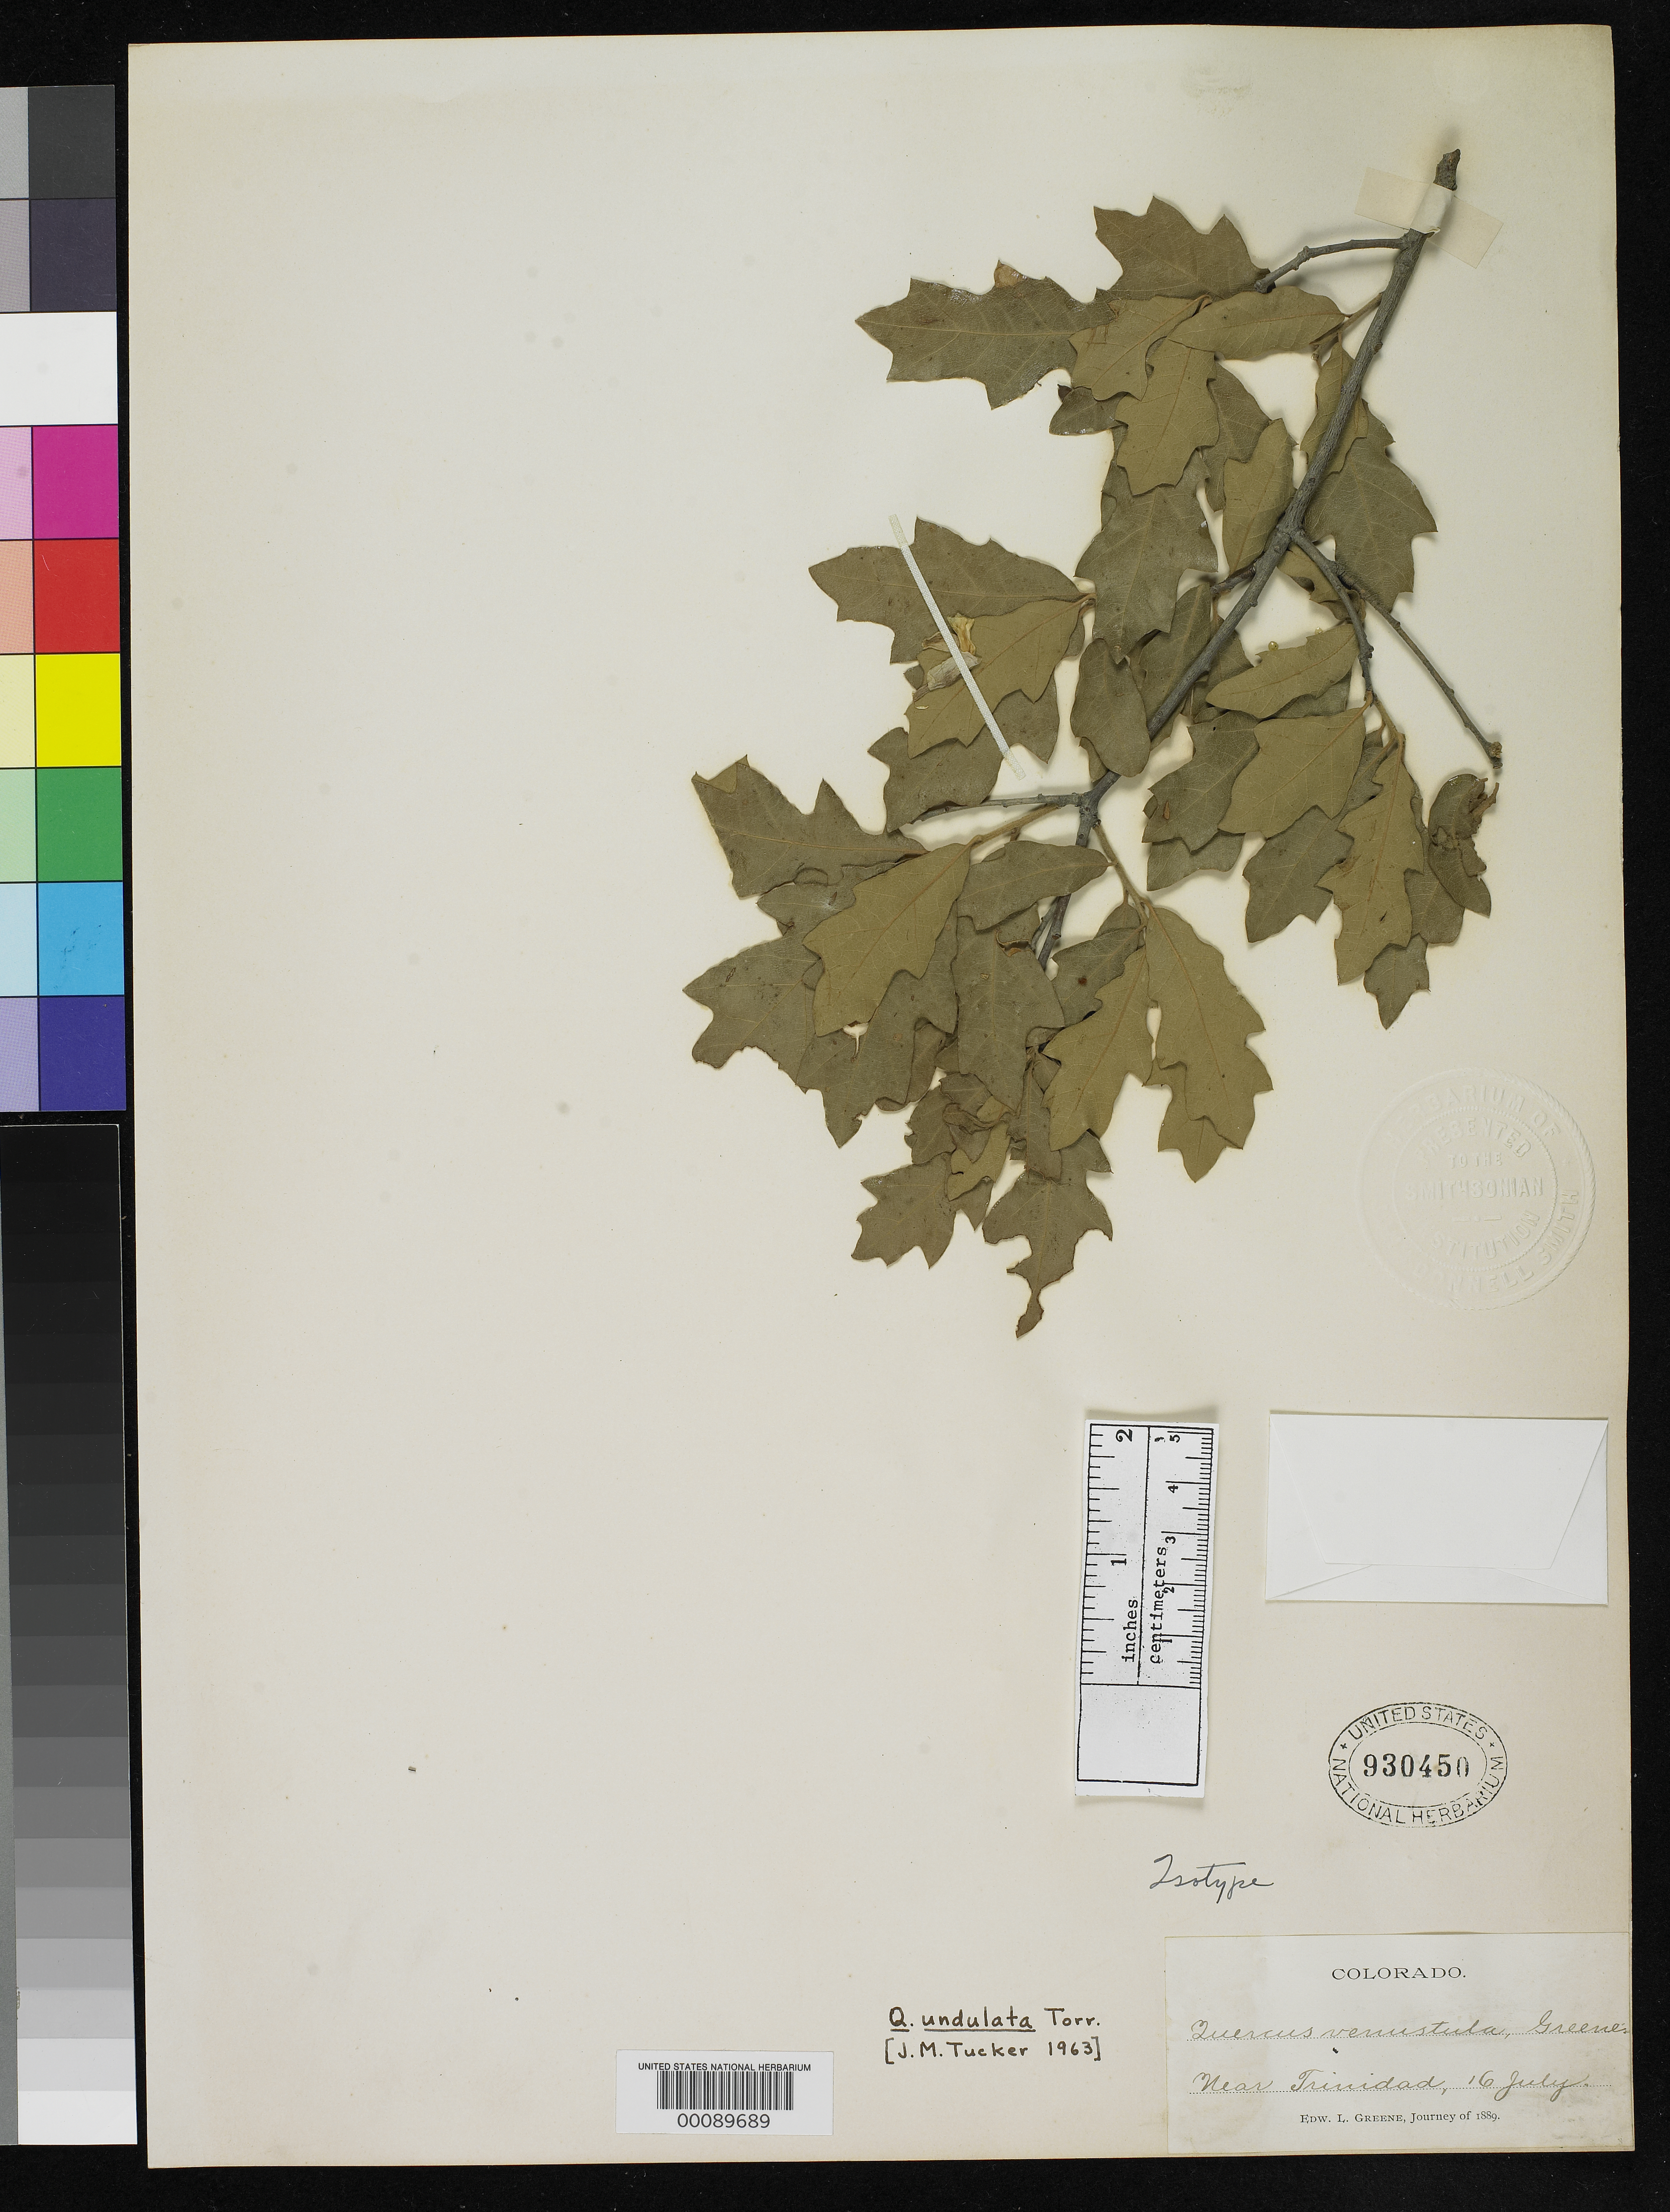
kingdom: Plantae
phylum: Tracheophyta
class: Magnoliopsida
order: Fagales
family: Fagaceae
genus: Quercus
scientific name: Quercus venustula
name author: Greene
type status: Type Collection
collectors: E. L. Greene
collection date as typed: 16 Jul 1889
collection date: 1889-07-16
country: United States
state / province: Colorado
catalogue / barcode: US 930450